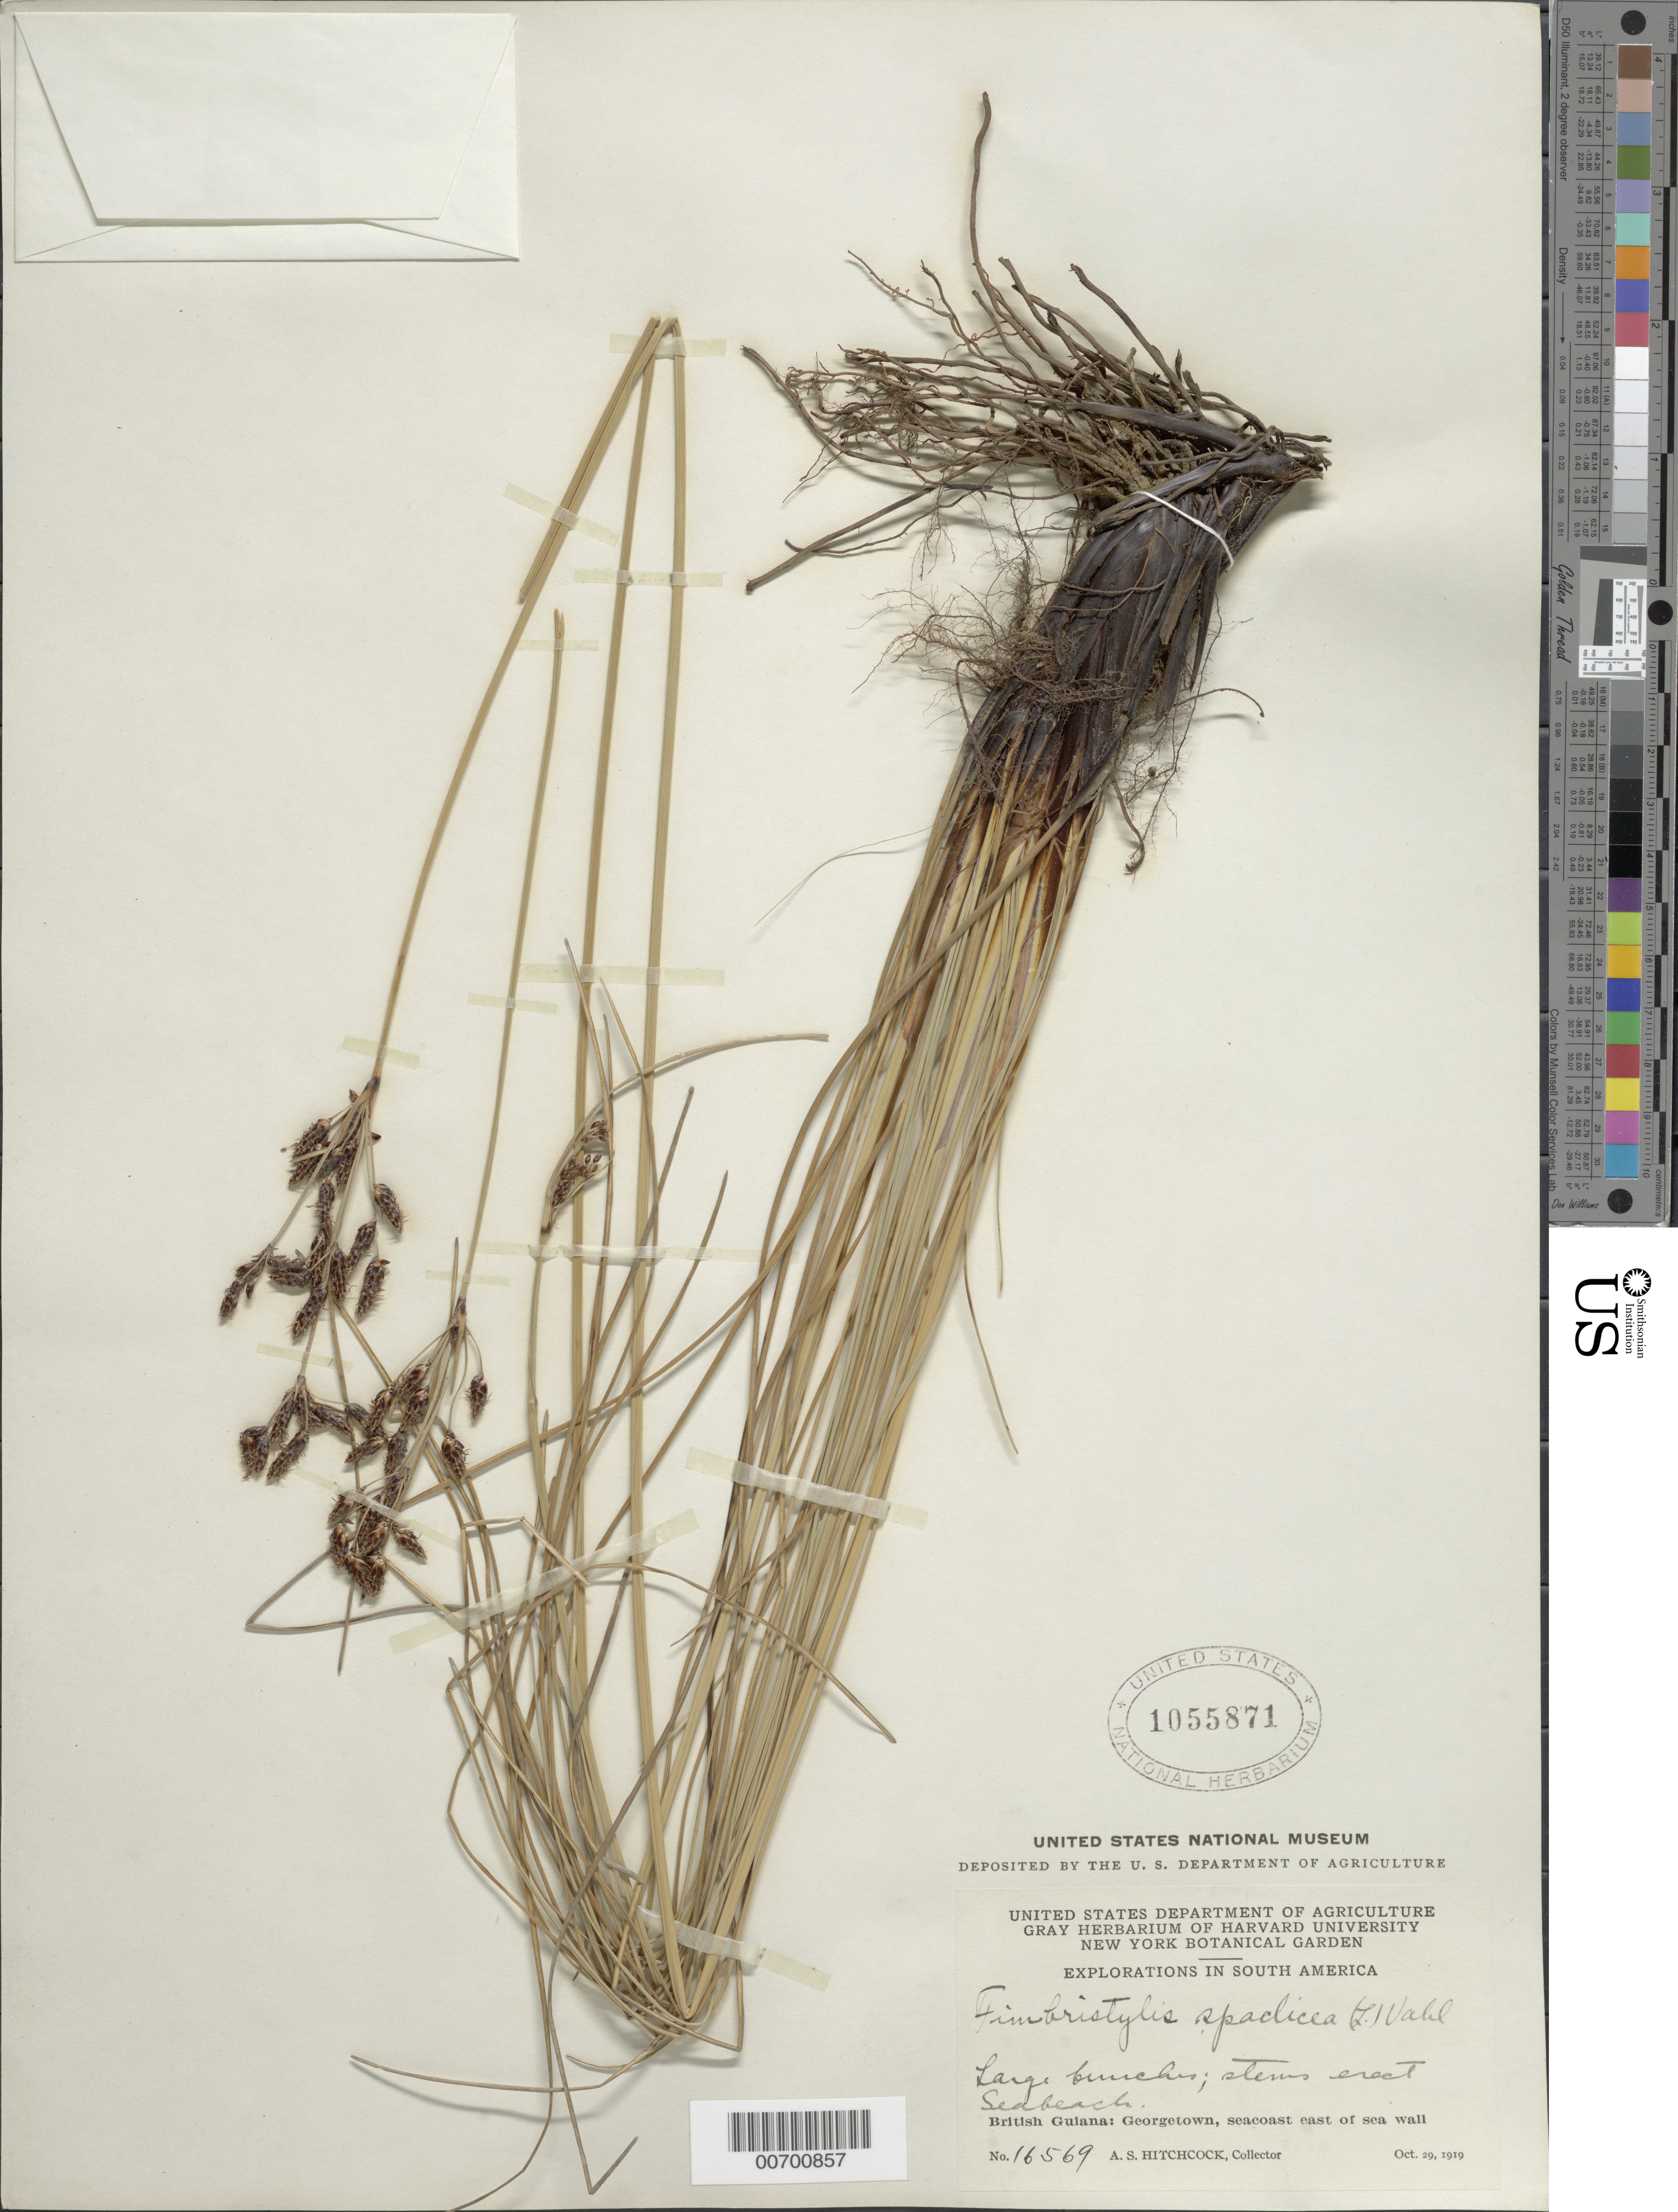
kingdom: Plantae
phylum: Tracheophyta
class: Liliopsida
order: Poales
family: Cyperaceae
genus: Fimbristylis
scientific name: Fimbristylis spadicea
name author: (L.) Vahl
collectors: A. S. Hitchcock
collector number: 16569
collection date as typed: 29-Oct-19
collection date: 1919-10-29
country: Guyana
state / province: Demerara-Mahaica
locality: Georgetown, seacoast E of sea wall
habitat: Sea beach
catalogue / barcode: US 1055871